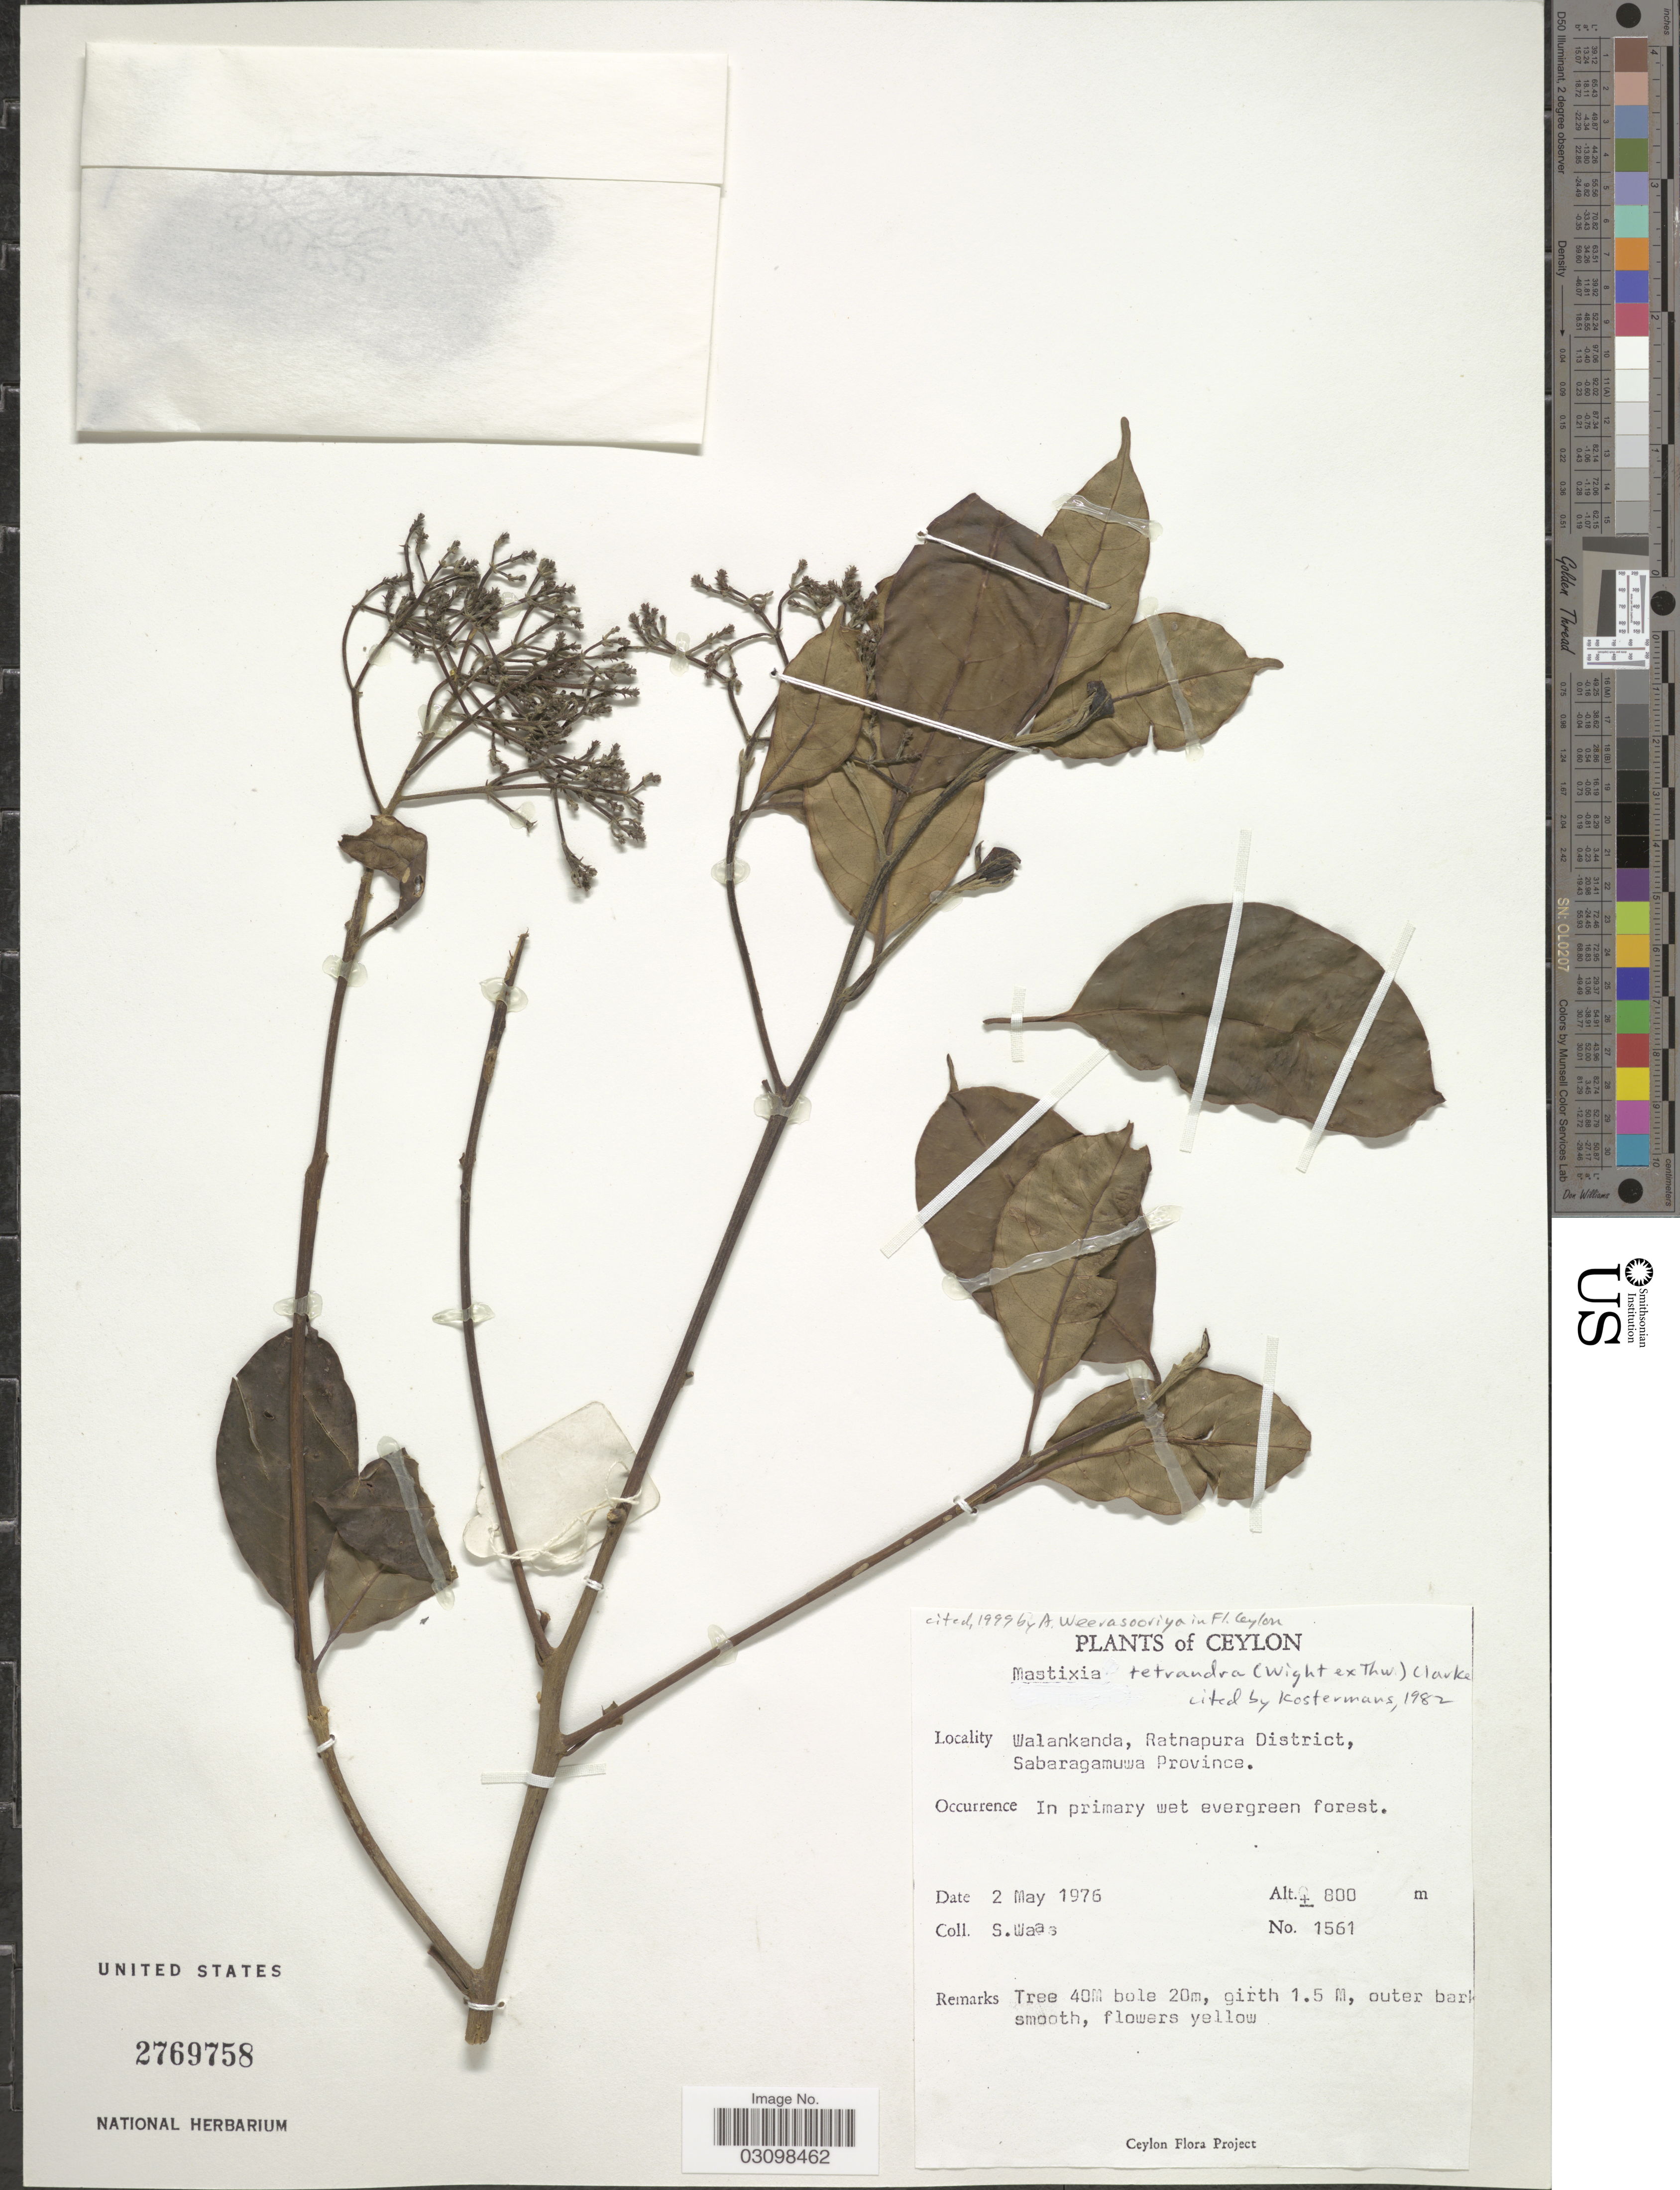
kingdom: Plantae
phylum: Tracheophyta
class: Magnoliopsida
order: Cornales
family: Nyssaceae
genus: Mastixia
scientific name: Mastixia tetrandra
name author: (Wight ex Thwaites) C.B. Clarke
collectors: S. Waas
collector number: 1561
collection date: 1976-05-02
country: Sri Lanka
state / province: Sabaragamuwa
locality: Ceylon. Walankanda, Ratnapura District.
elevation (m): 800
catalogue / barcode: US 2769758